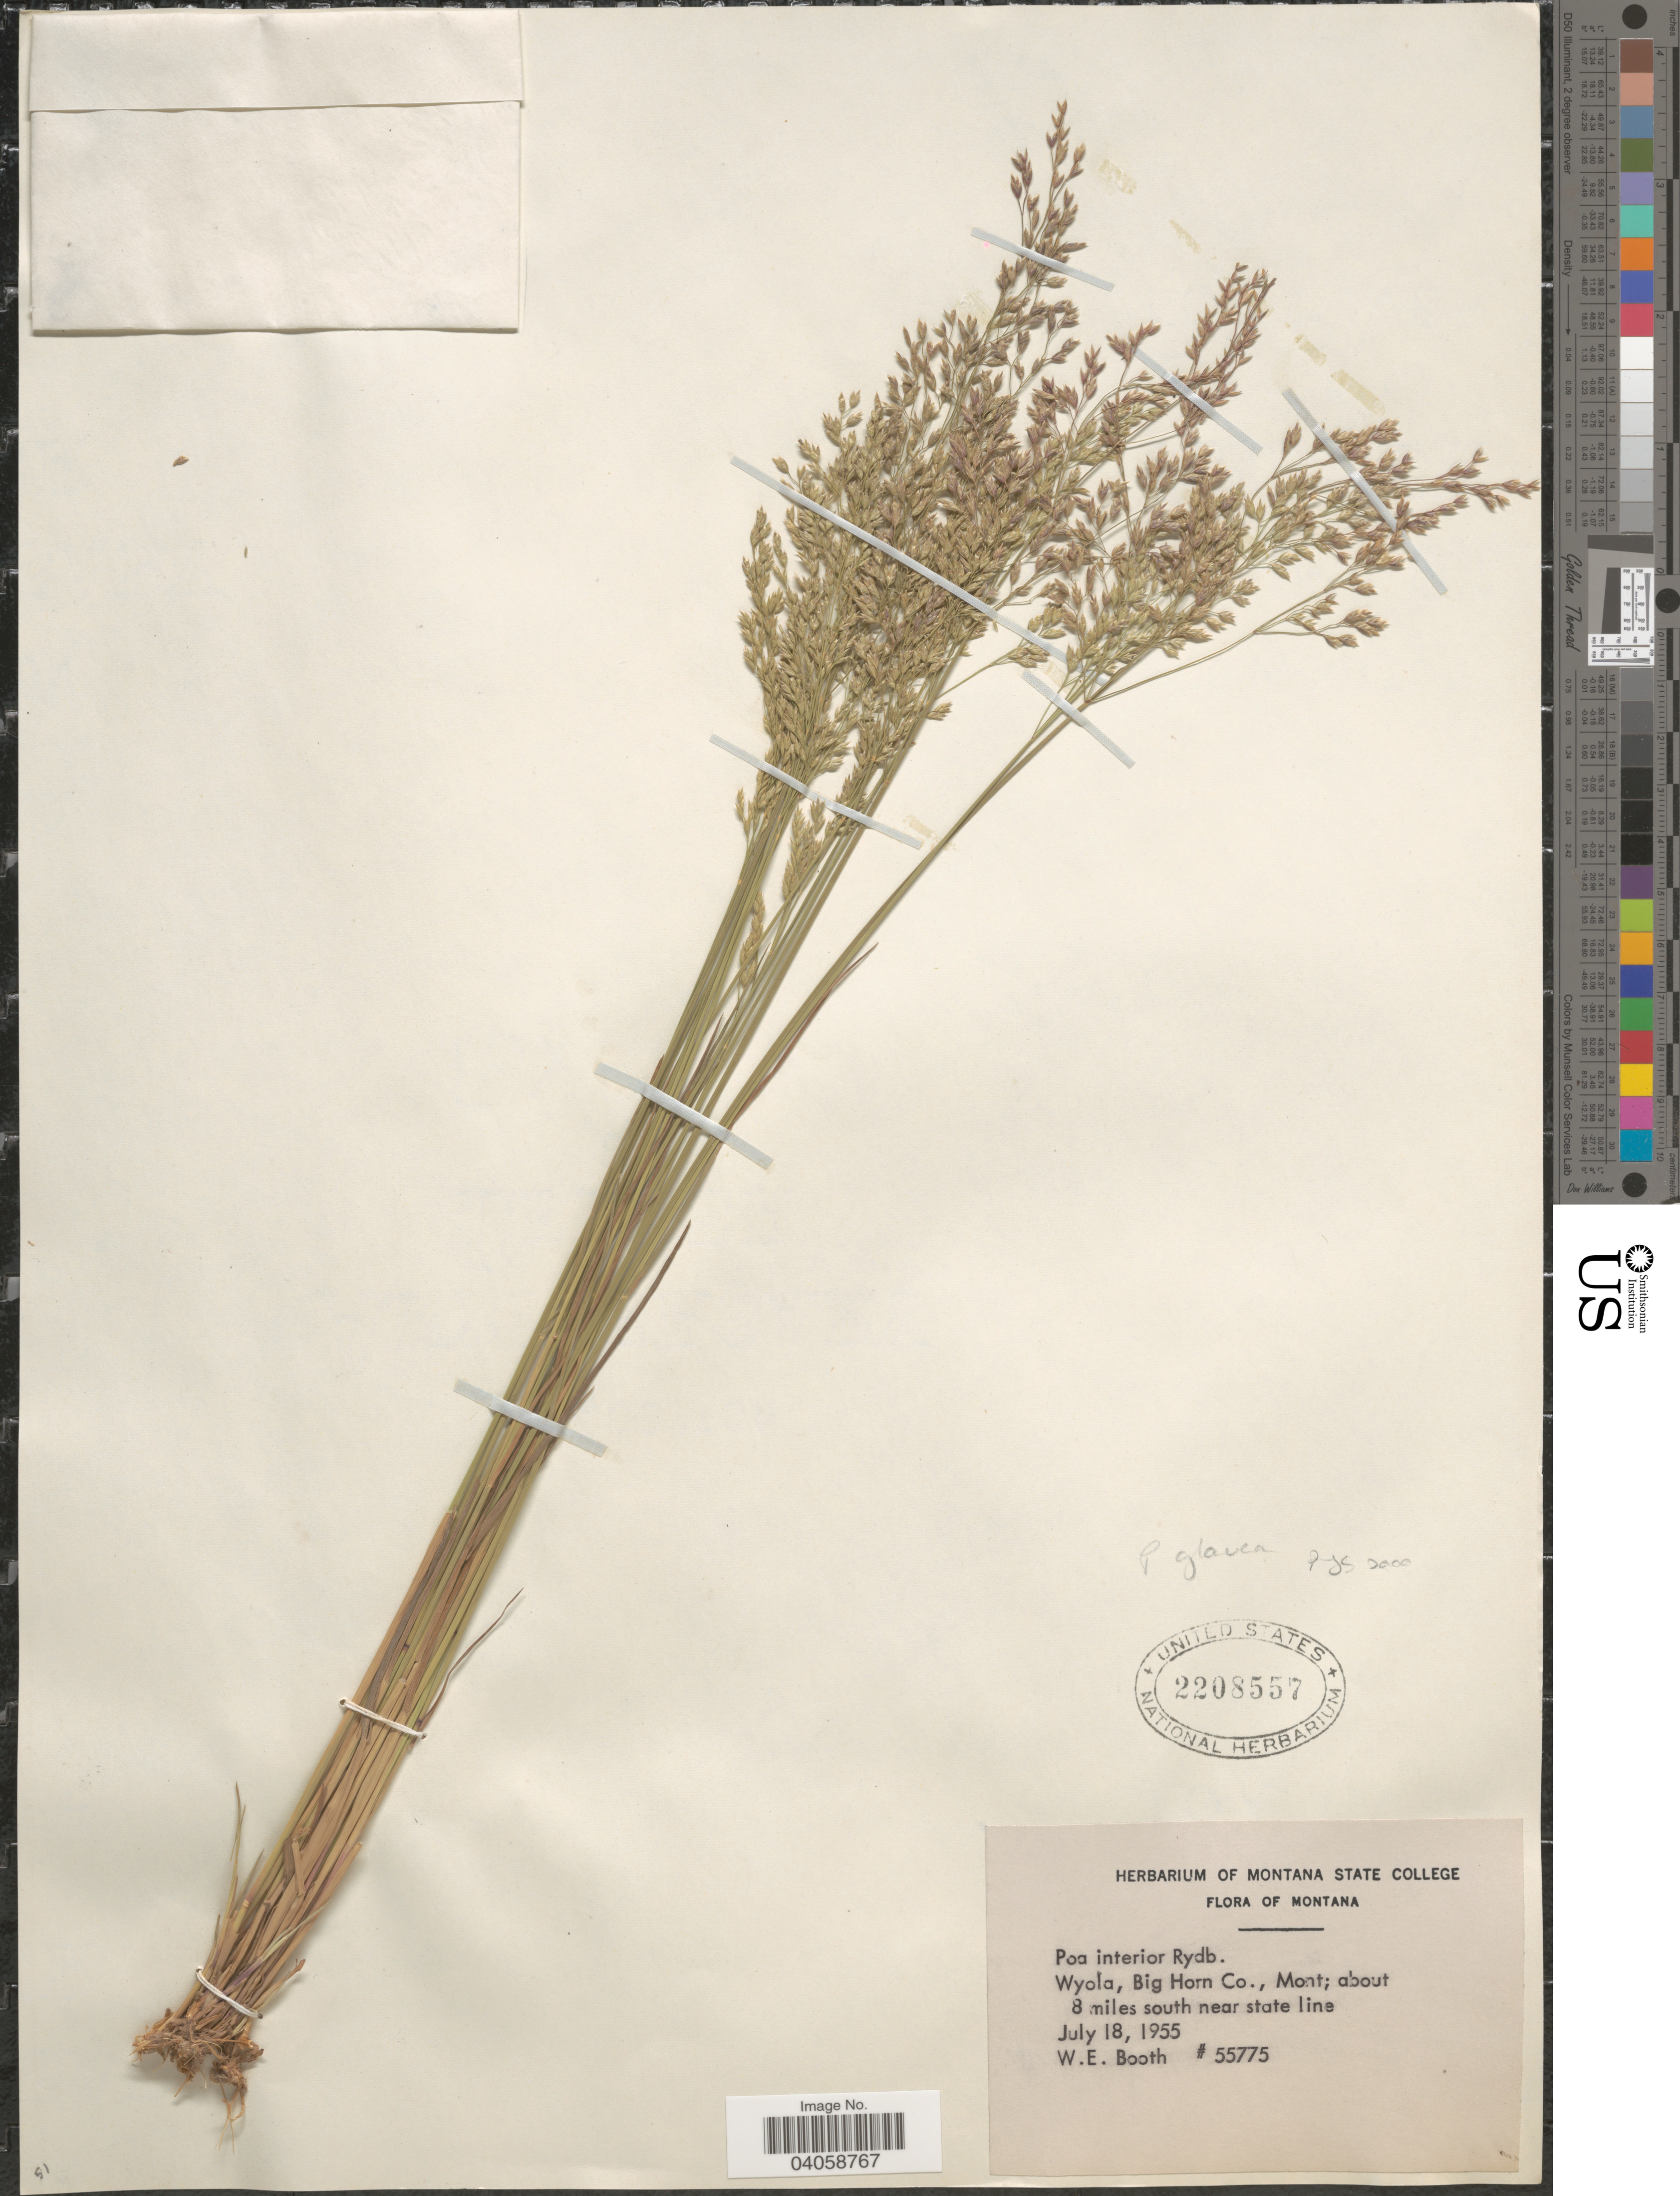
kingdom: Plantae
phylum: Tracheophyta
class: Liliopsida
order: Poales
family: Poaceae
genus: Poa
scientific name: Poa glauca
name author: Vahl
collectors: W. Booth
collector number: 55775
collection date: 1955-07-18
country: United States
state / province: Montana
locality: Wyola, Big Horn Co., Mont; about 8 miles south near state line.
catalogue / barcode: US 2208557